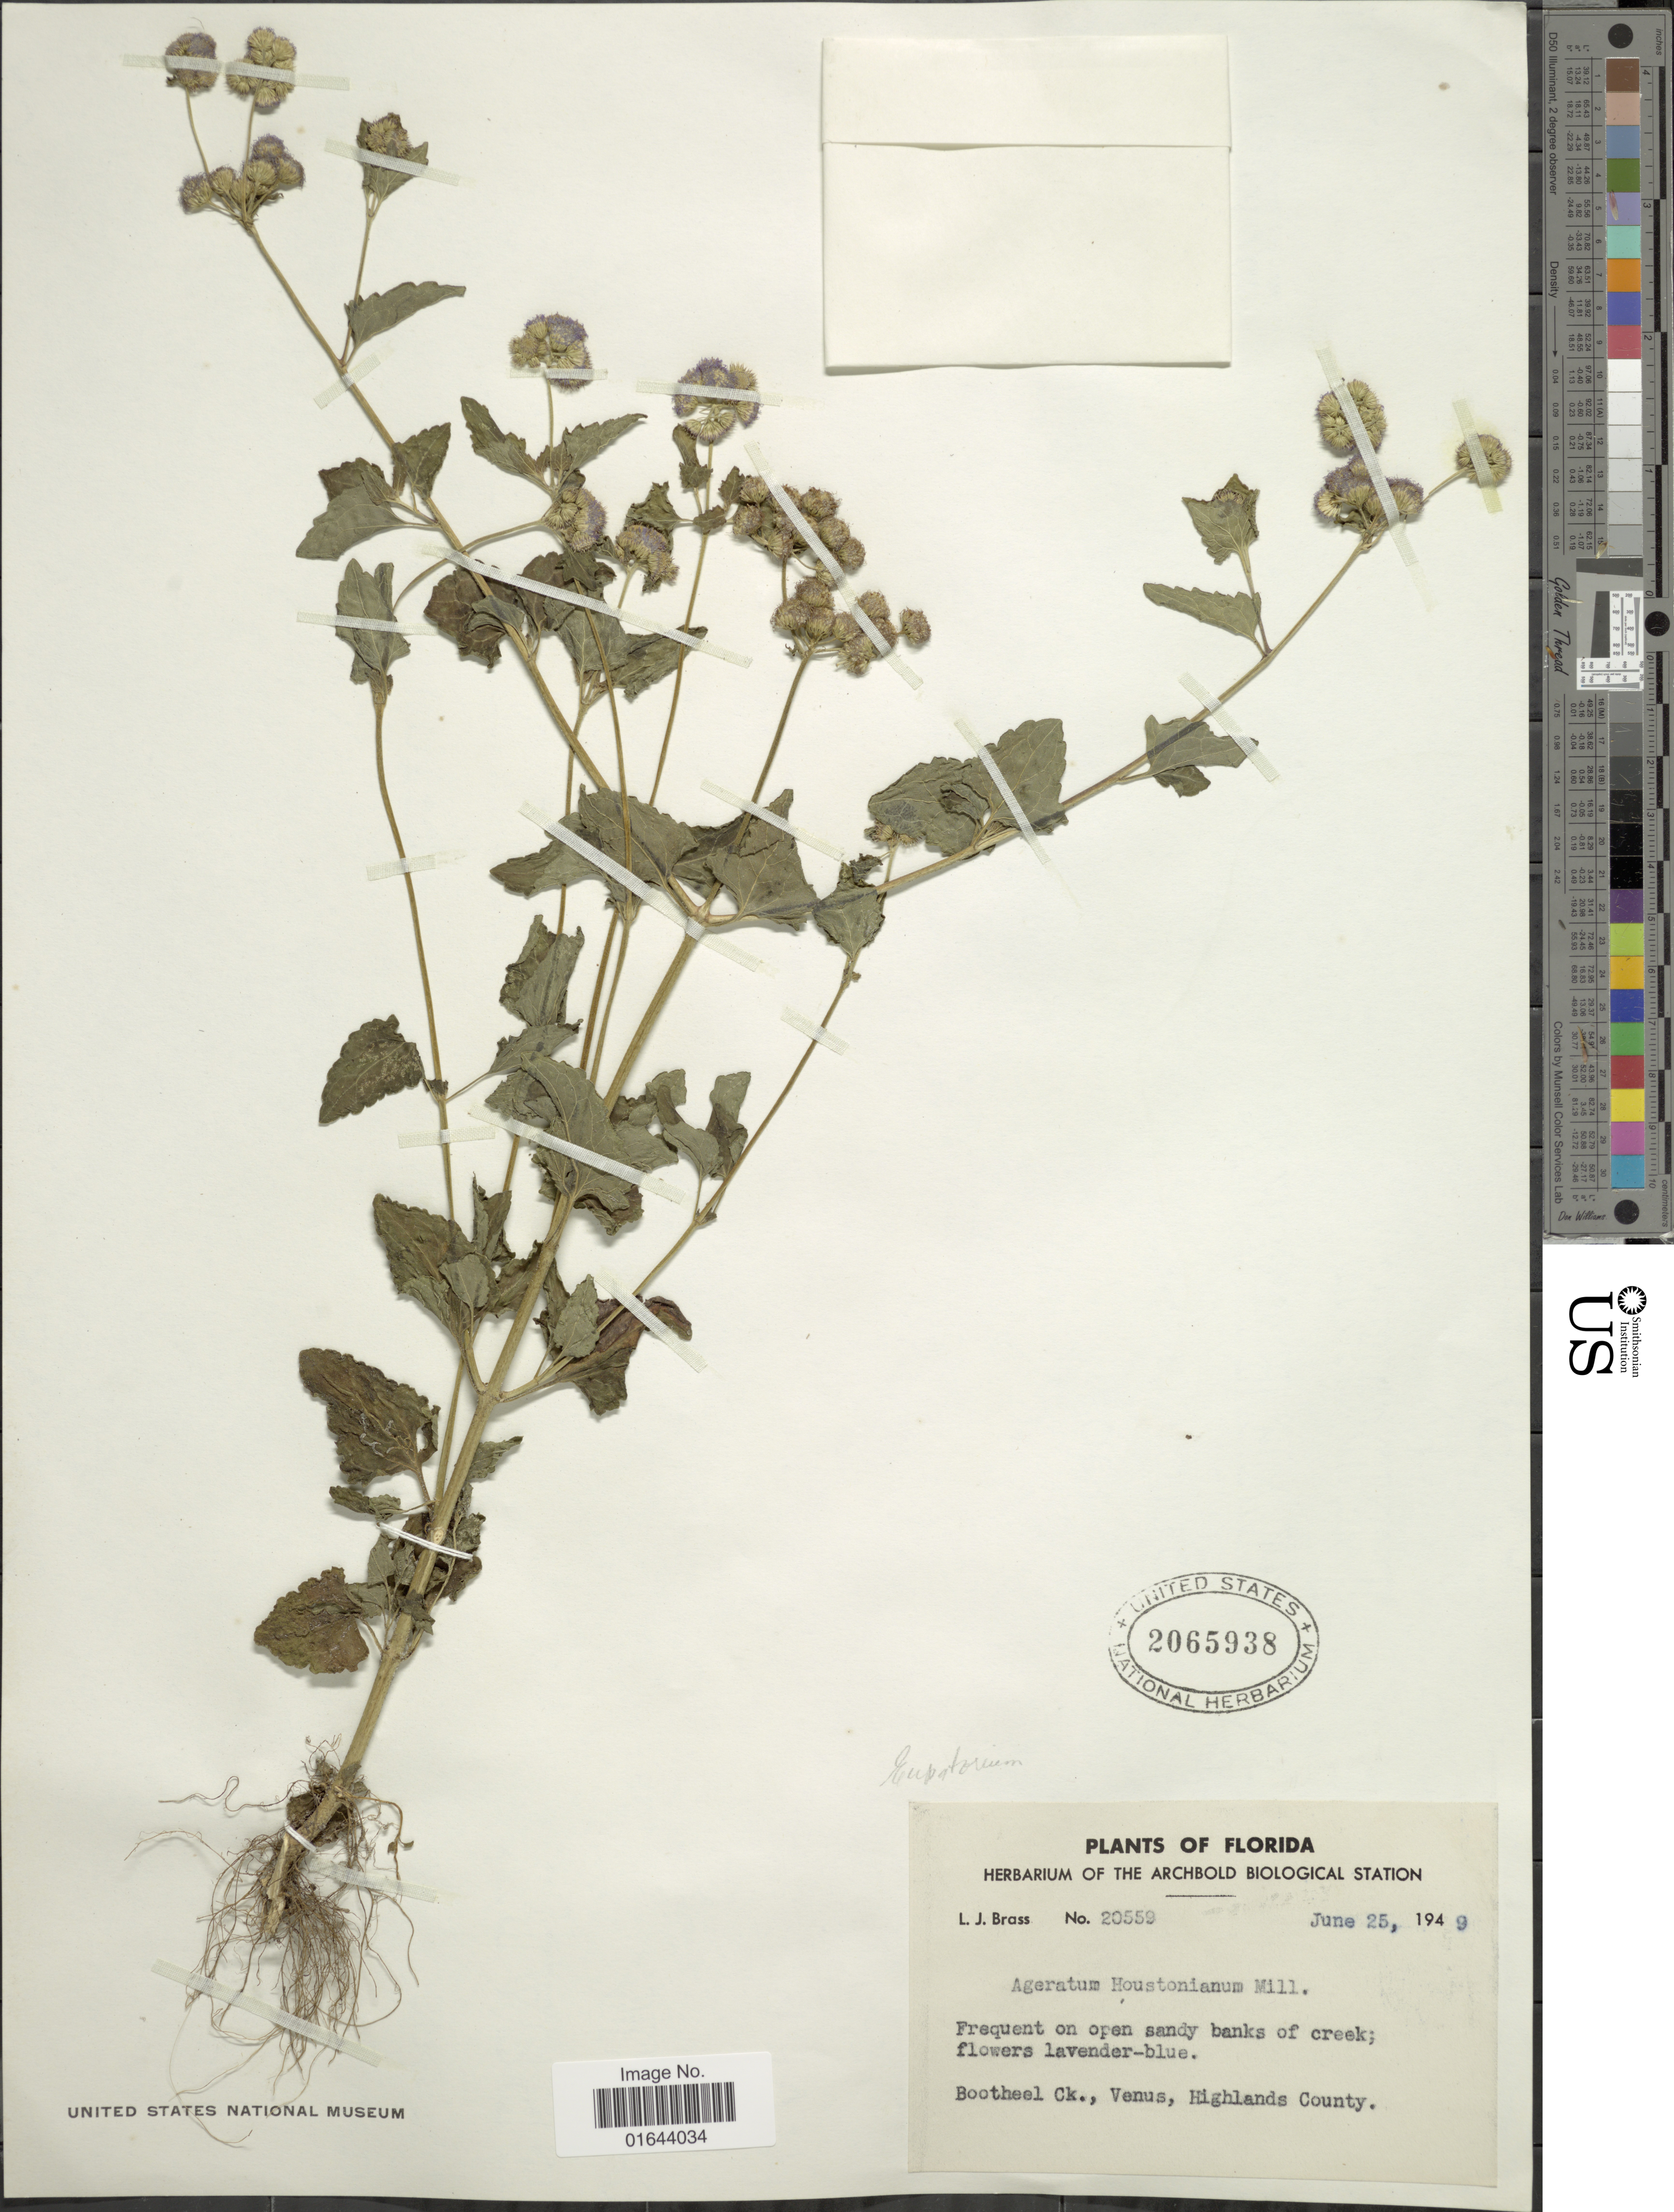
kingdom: Plantae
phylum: Tracheophyta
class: Magnoliopsida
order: Asterales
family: Asteraceae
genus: Conoclinium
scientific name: Conoclinium coelestinum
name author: (L.) DC.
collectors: L. J. Brass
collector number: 20559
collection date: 1949-06-25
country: United States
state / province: Florida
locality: Bootheel Ck., Venus, Highlands County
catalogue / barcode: US 2065938